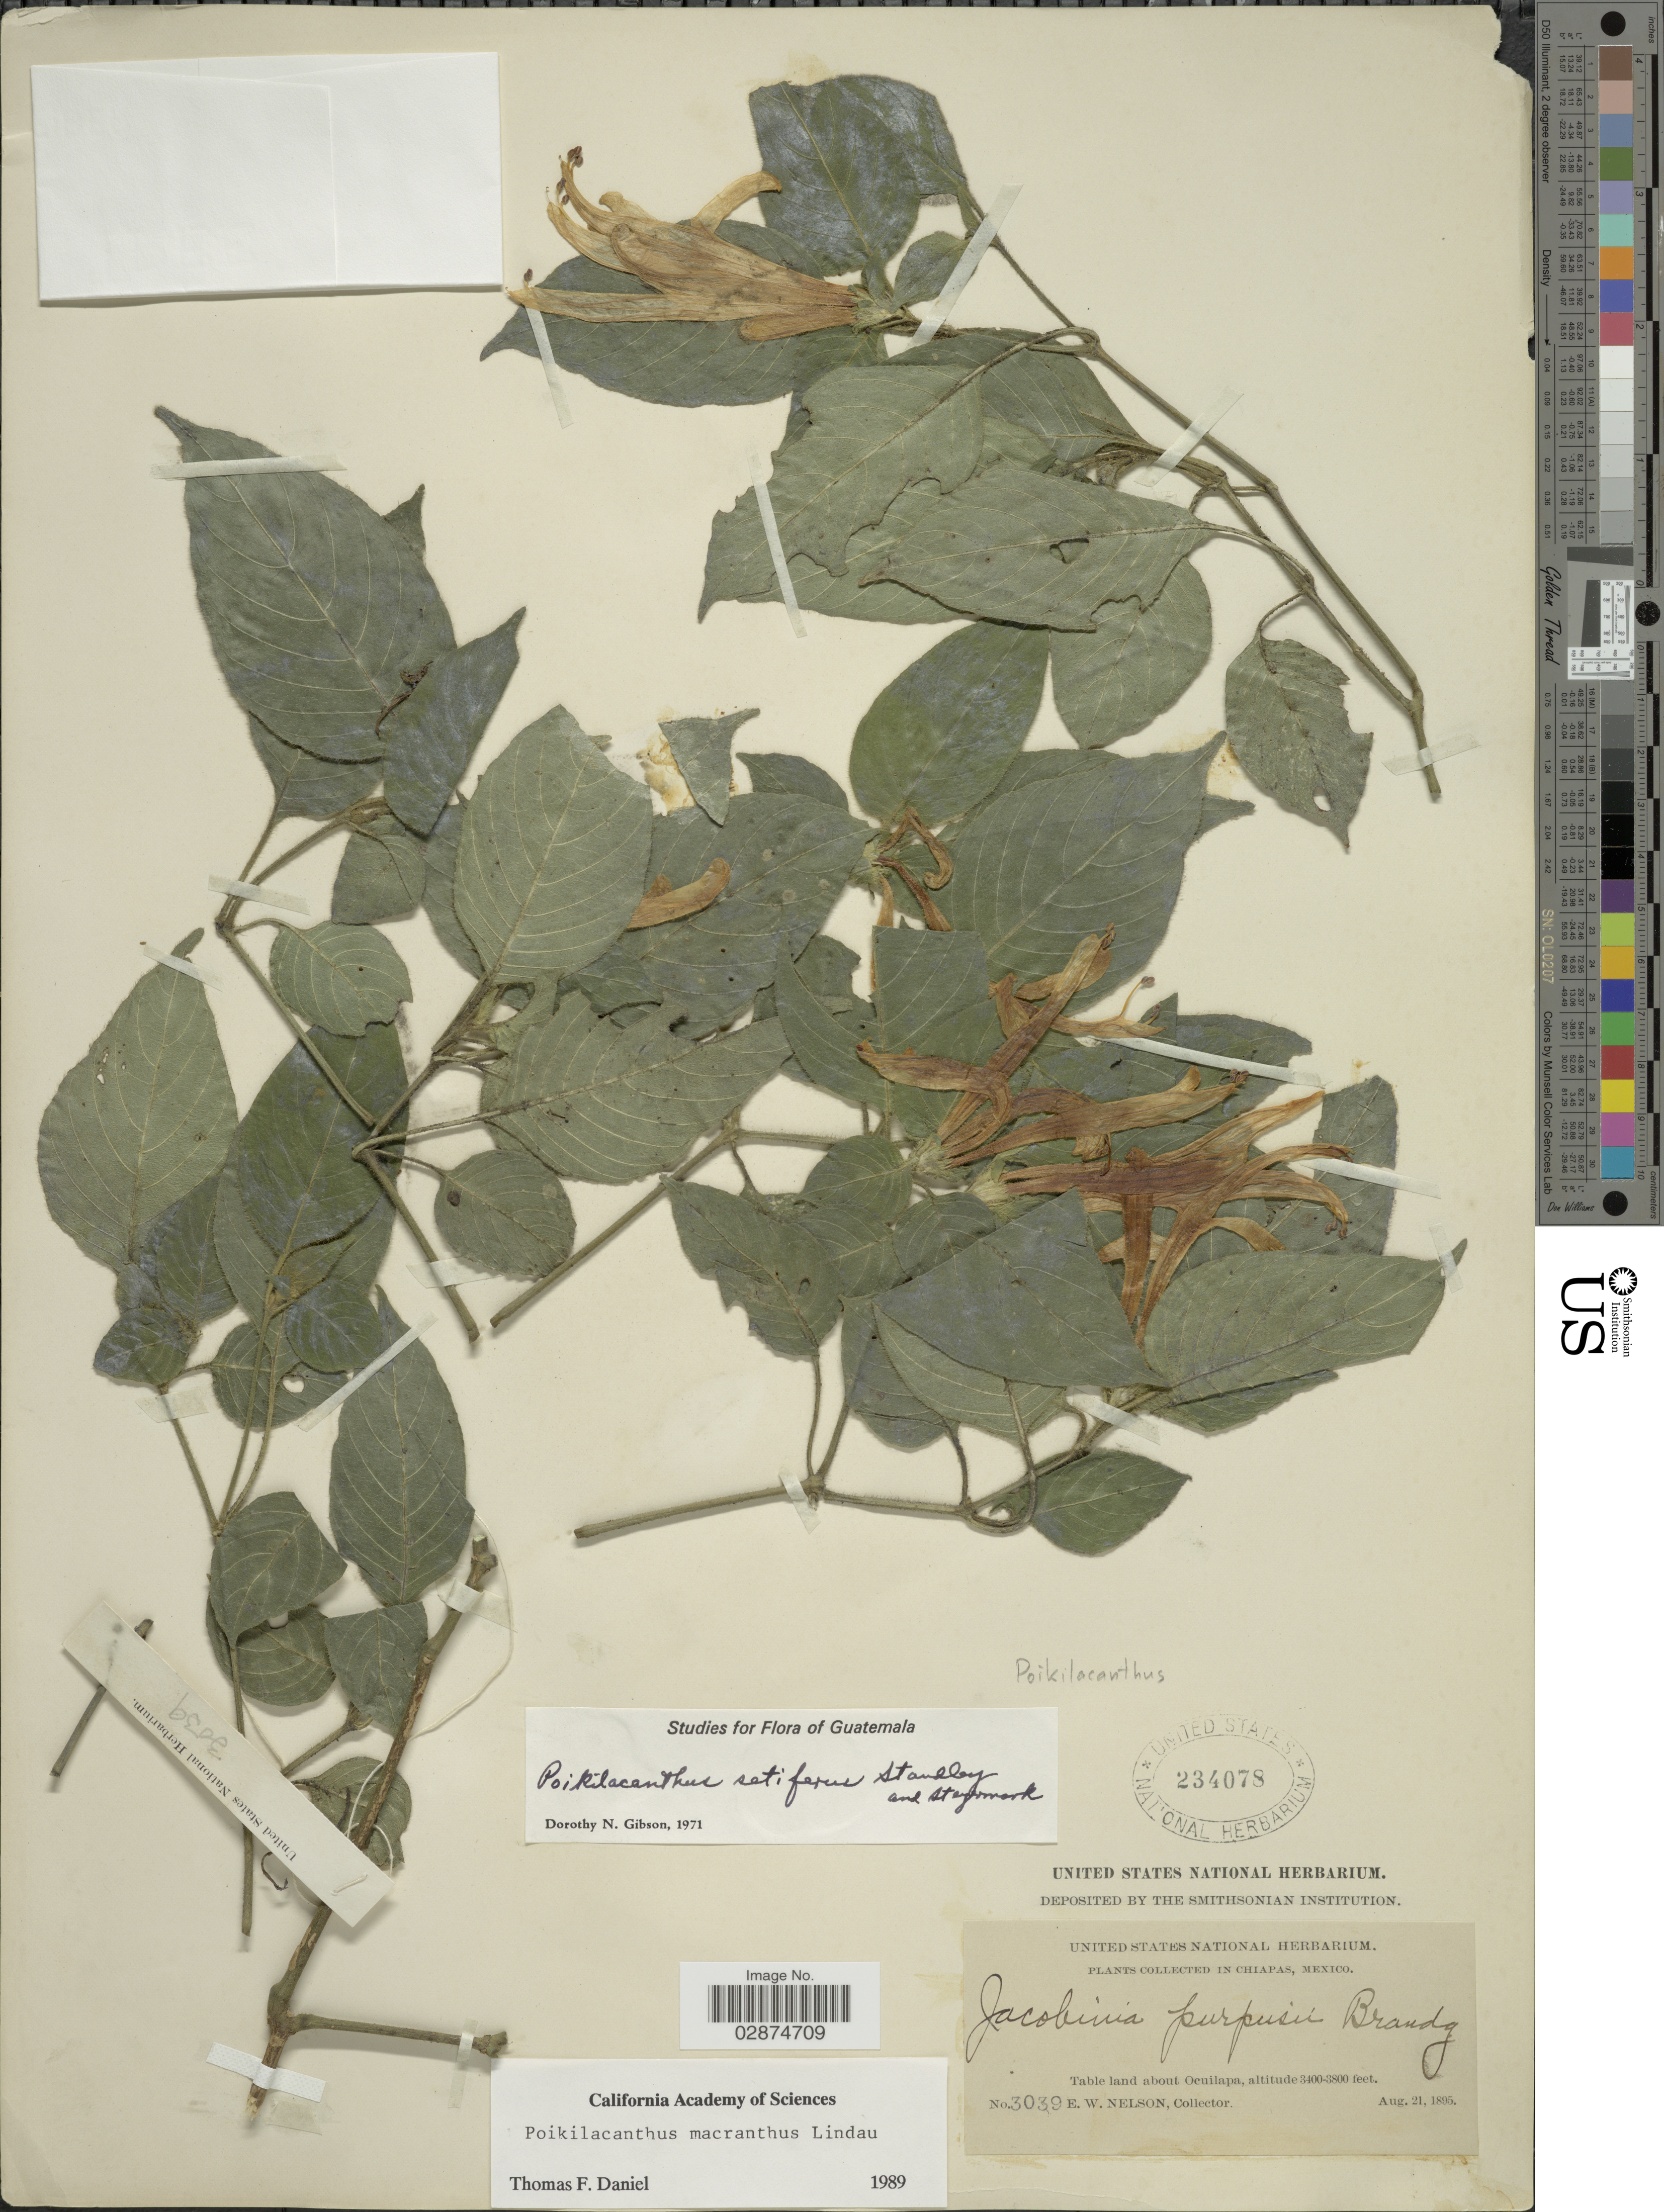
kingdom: Plantae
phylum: Tracheophyta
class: Magnoliopsida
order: Lamiales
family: Acanthaceae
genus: Poikilacanthus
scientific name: Poikilacanthus macranthus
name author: Lindau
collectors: E. W. Nelson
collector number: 3039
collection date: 1895-08-21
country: Mexico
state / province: Chiapas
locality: Table land about Ocuilapa.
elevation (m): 1036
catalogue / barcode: US 234078